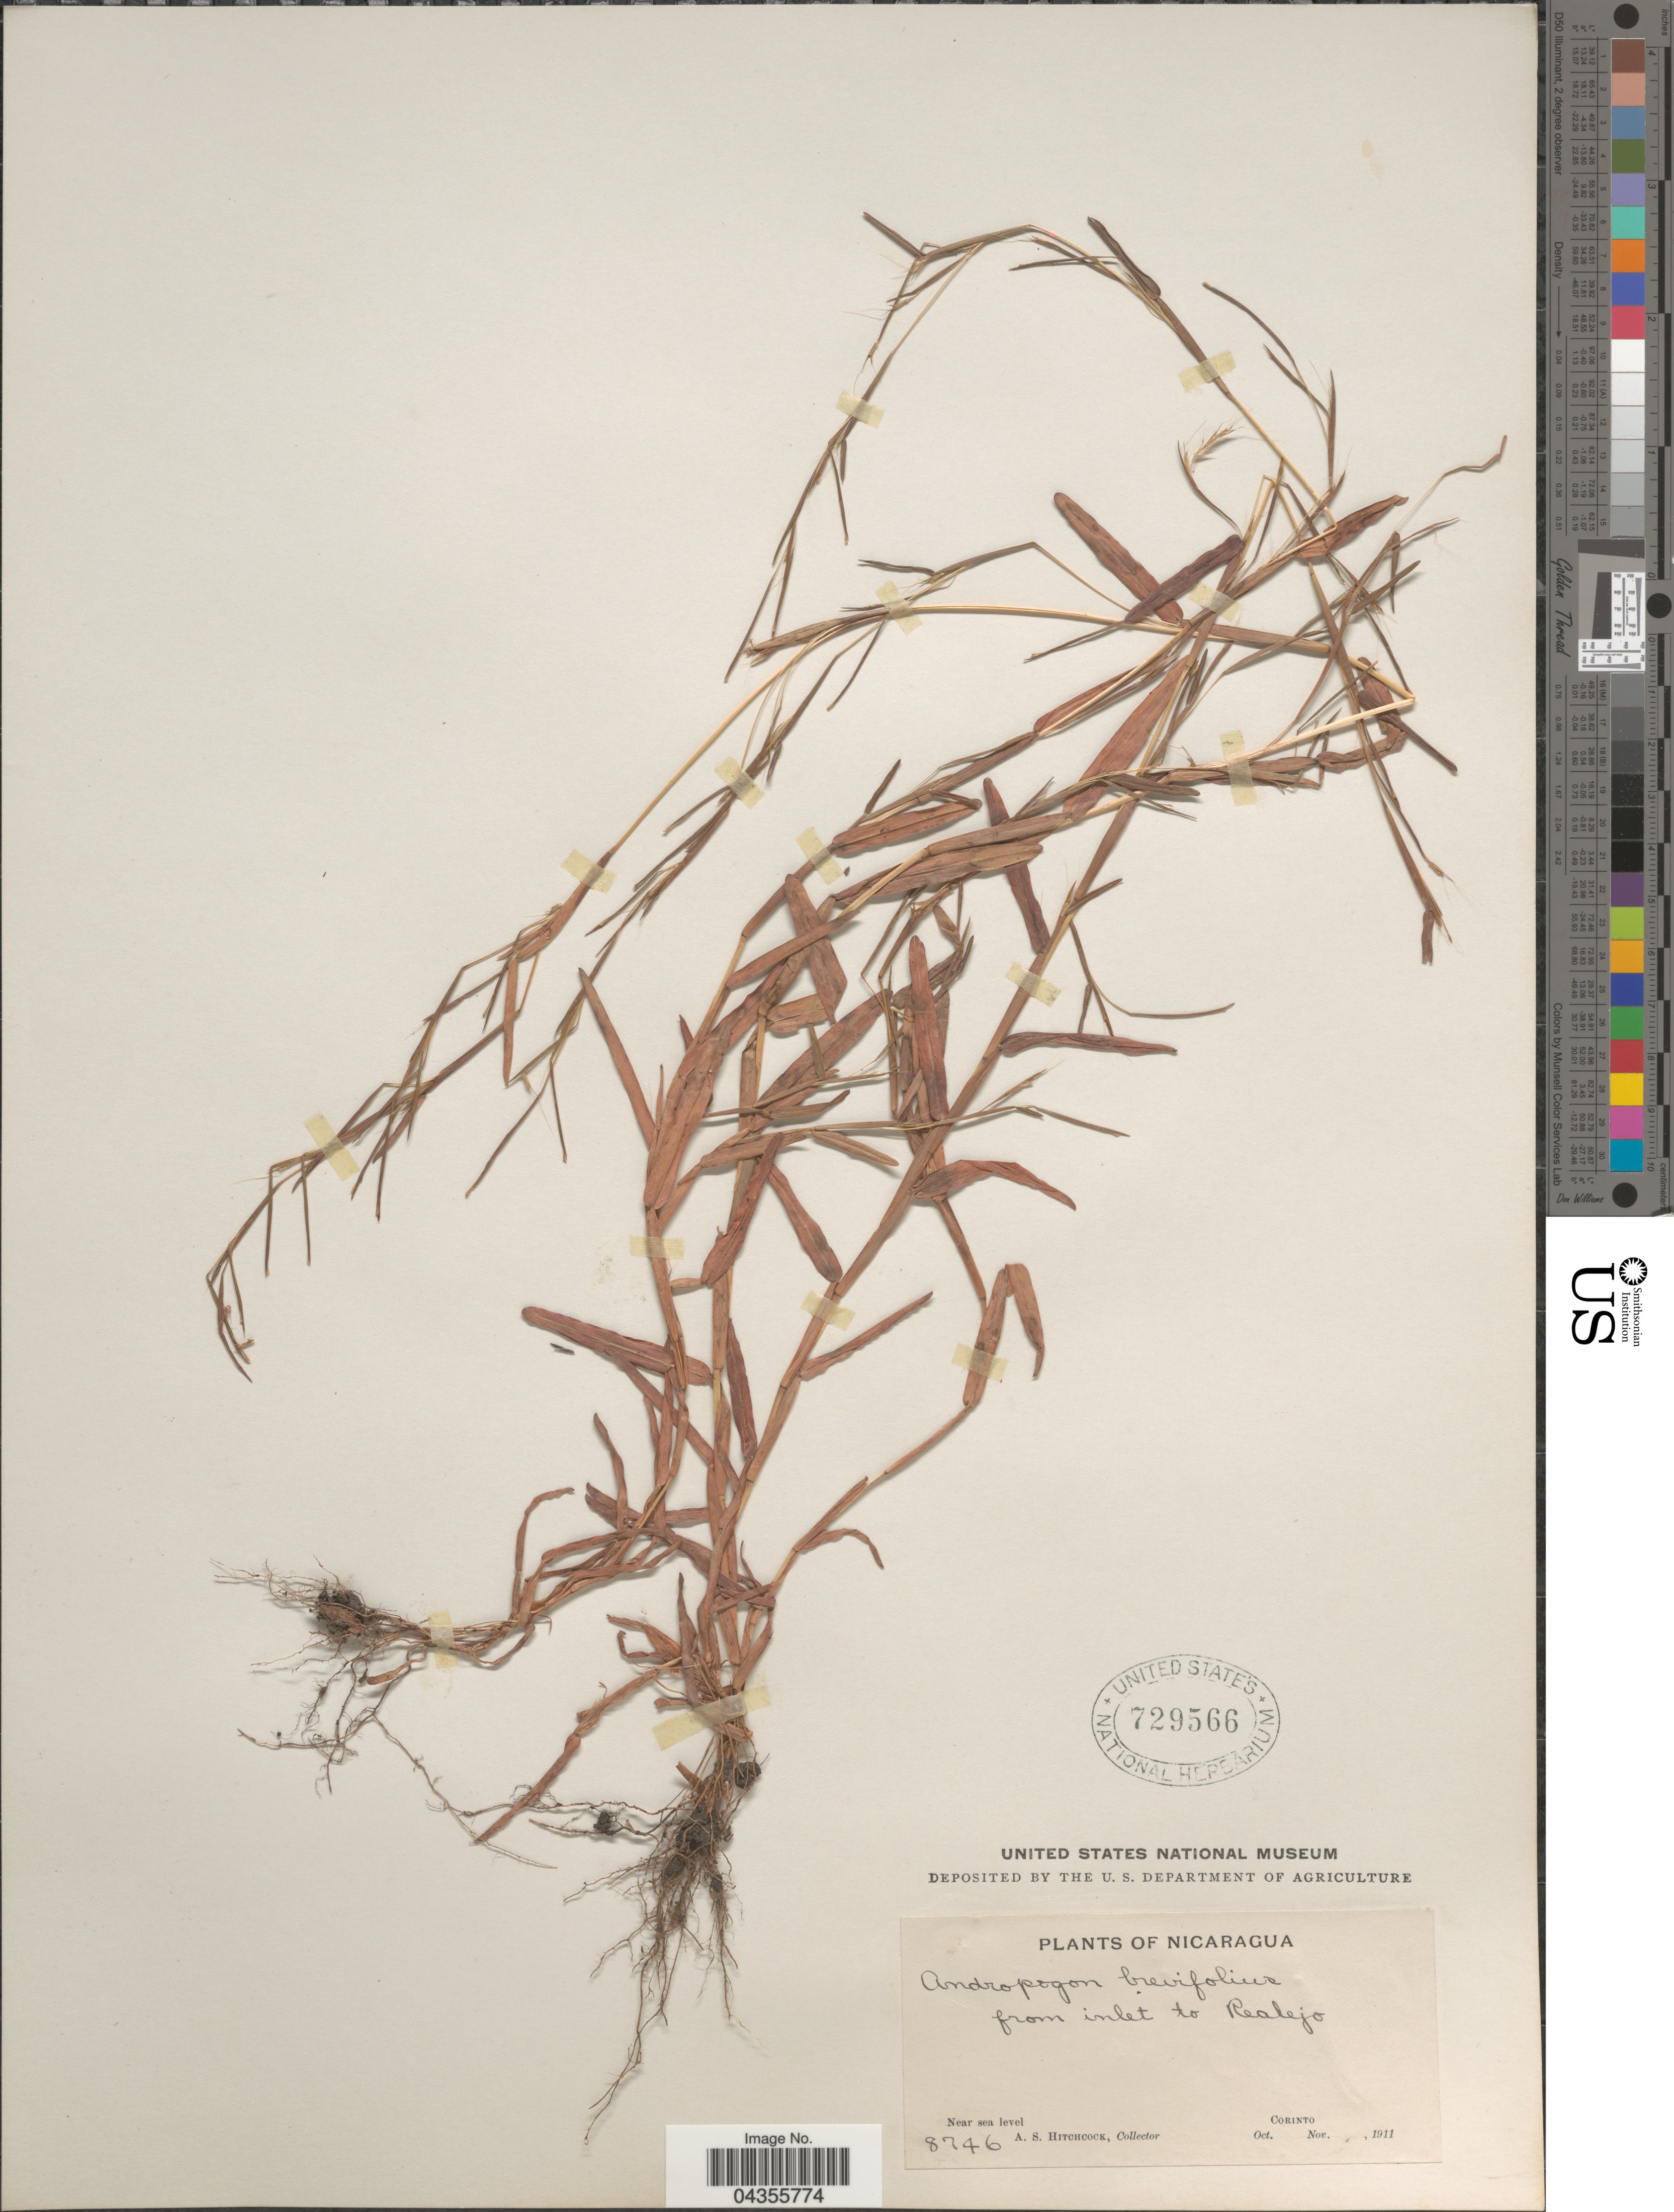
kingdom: Plantae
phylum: Tracheophyta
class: Liliopsida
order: Poales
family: Poaceae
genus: Schizachyrium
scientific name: Schizachyrium brevifolium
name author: (Sw.) Nees ex Büse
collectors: A. S. Hitchcock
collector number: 8746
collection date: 1911-10/1911-11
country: Nicaragua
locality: From inlet to Realejo. Corinto.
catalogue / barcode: US 729566